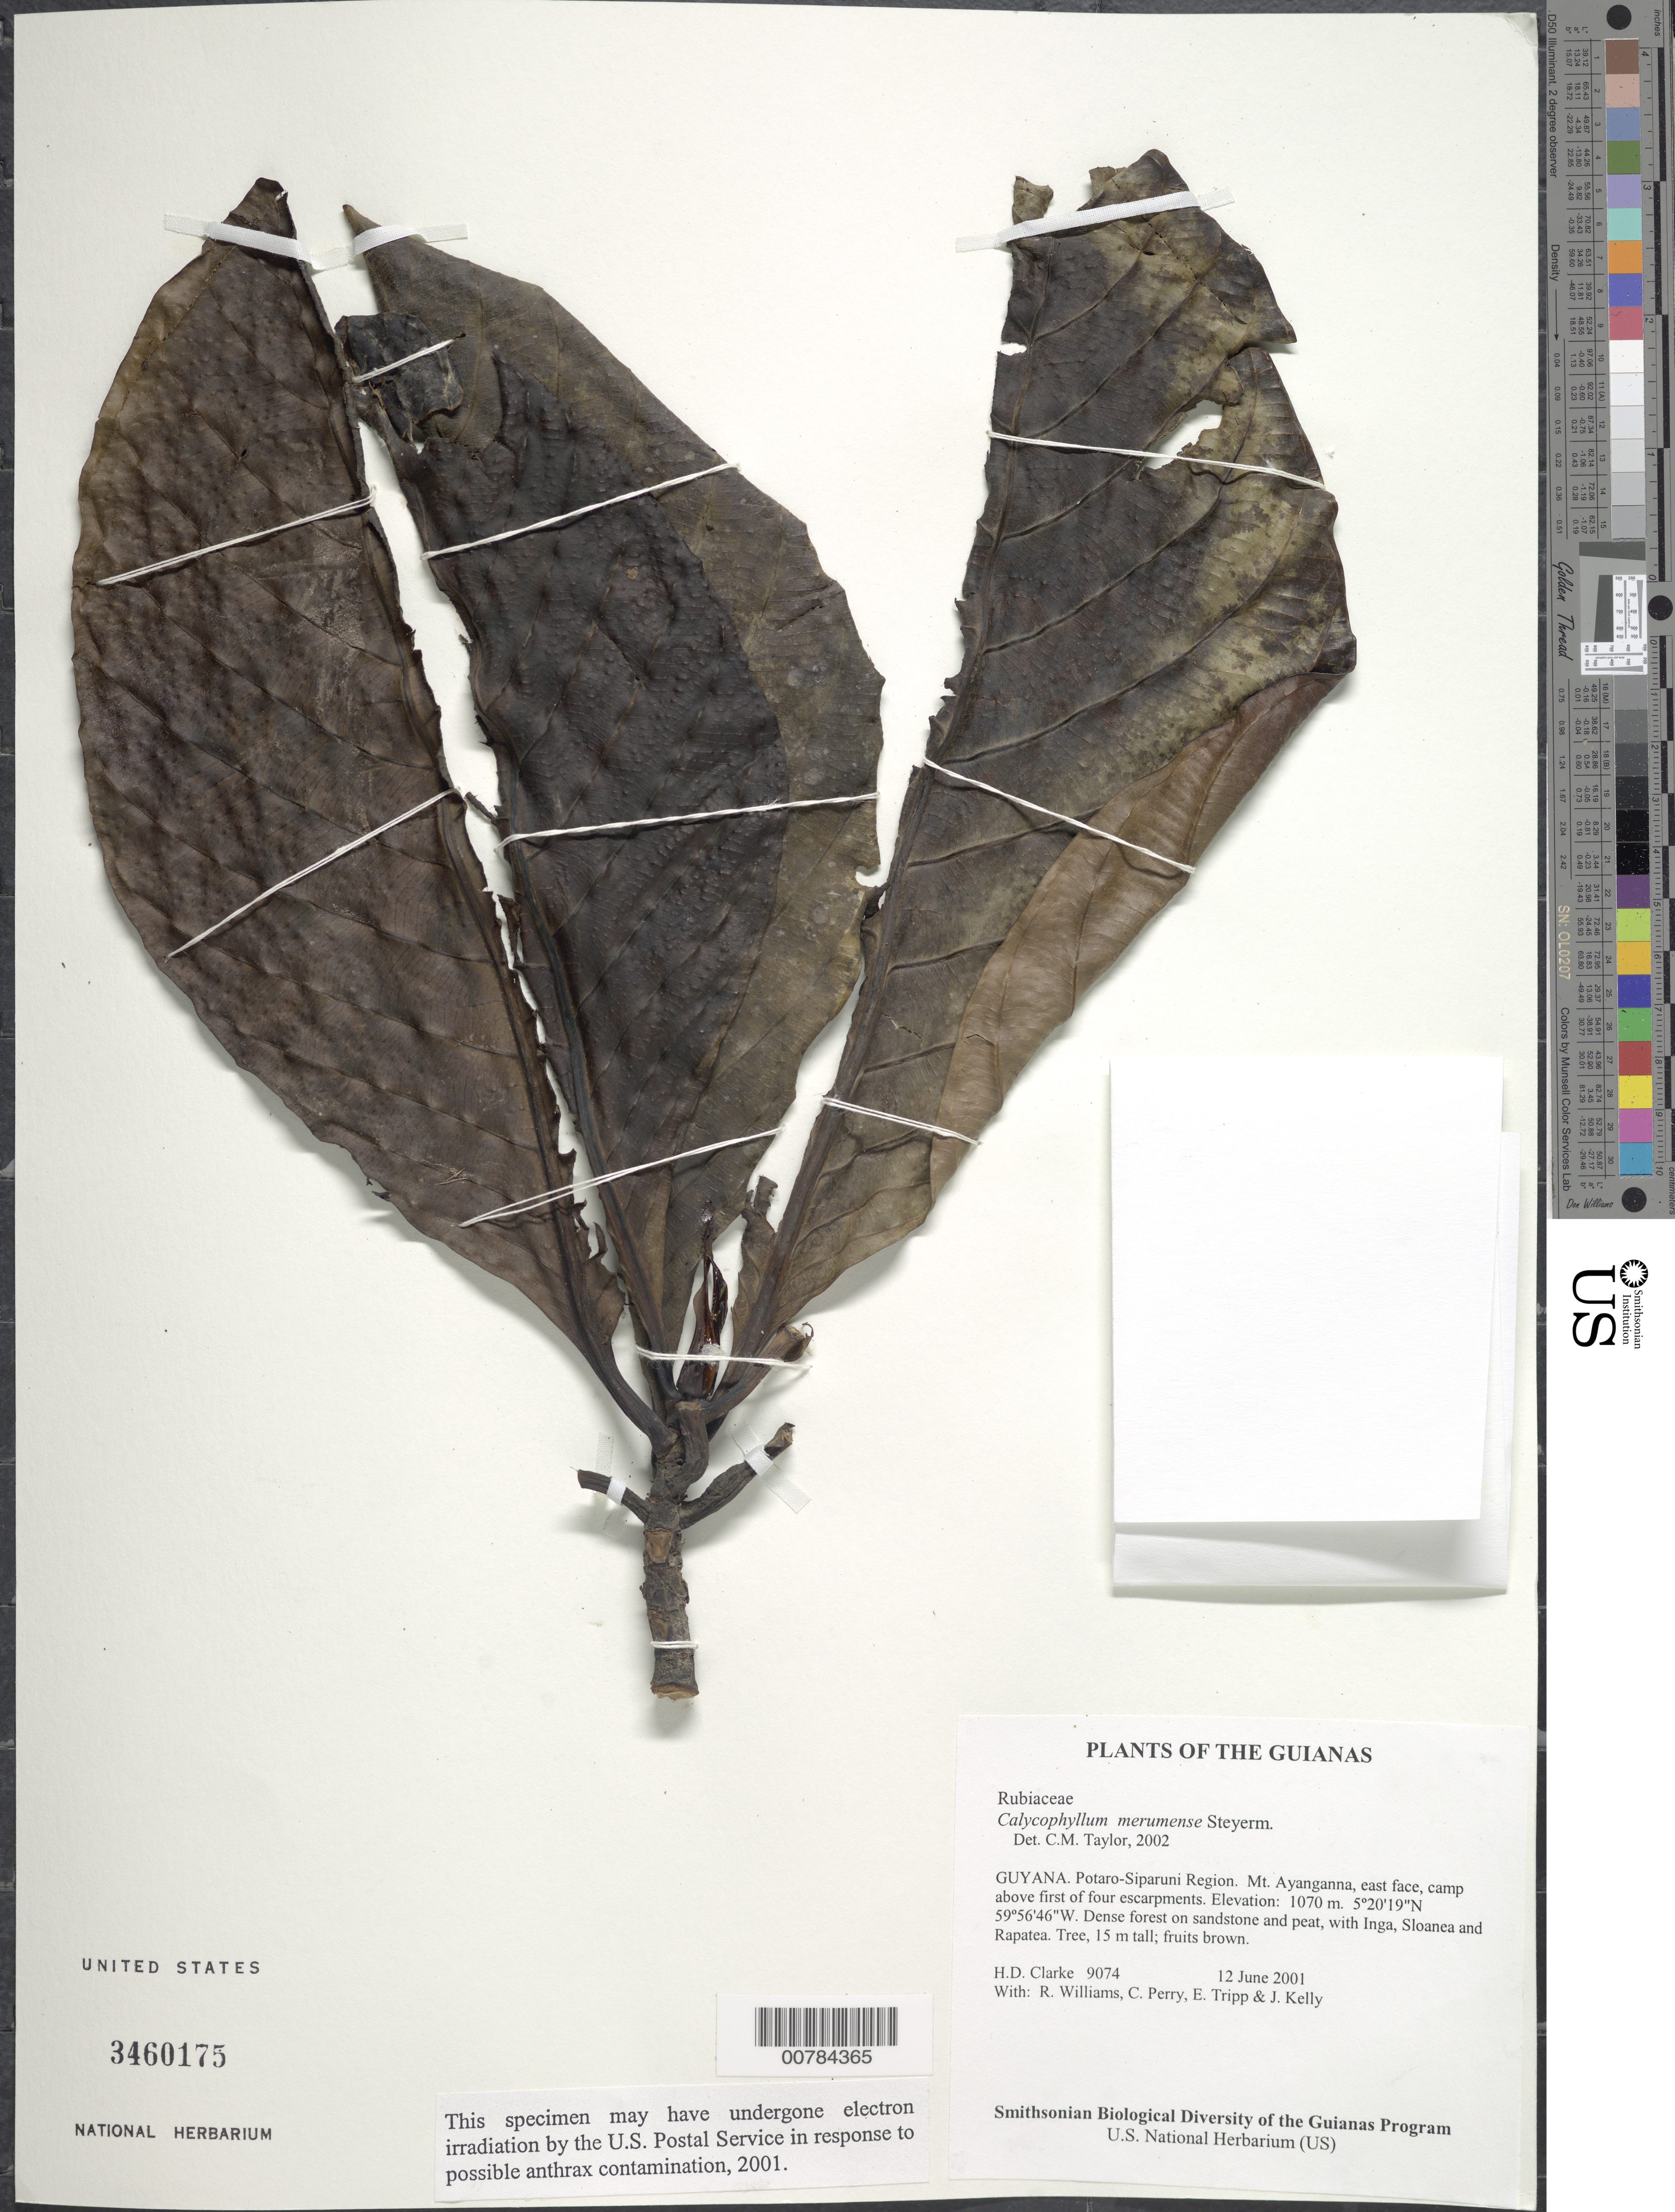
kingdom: Plantae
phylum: Tracheophyta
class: Magnoliopsida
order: Gentianales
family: Rubiaceae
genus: Calycophyllum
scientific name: Calycophyllum merumense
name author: Steyerm.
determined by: Taylor, Charlotte M.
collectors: H. D. Clarke, R. Williams, C. Perry, E. Tripp & J. Kelly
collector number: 9074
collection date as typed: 12 June 2001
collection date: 2001-06-12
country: Guyana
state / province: Potaro-Siparuni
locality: Mt. Ayanganna, east face, camp above first of four escarpments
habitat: Dense forest on sandstone and peat, with Inga, Sloanea and Rapatea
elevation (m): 1070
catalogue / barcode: US 3460175